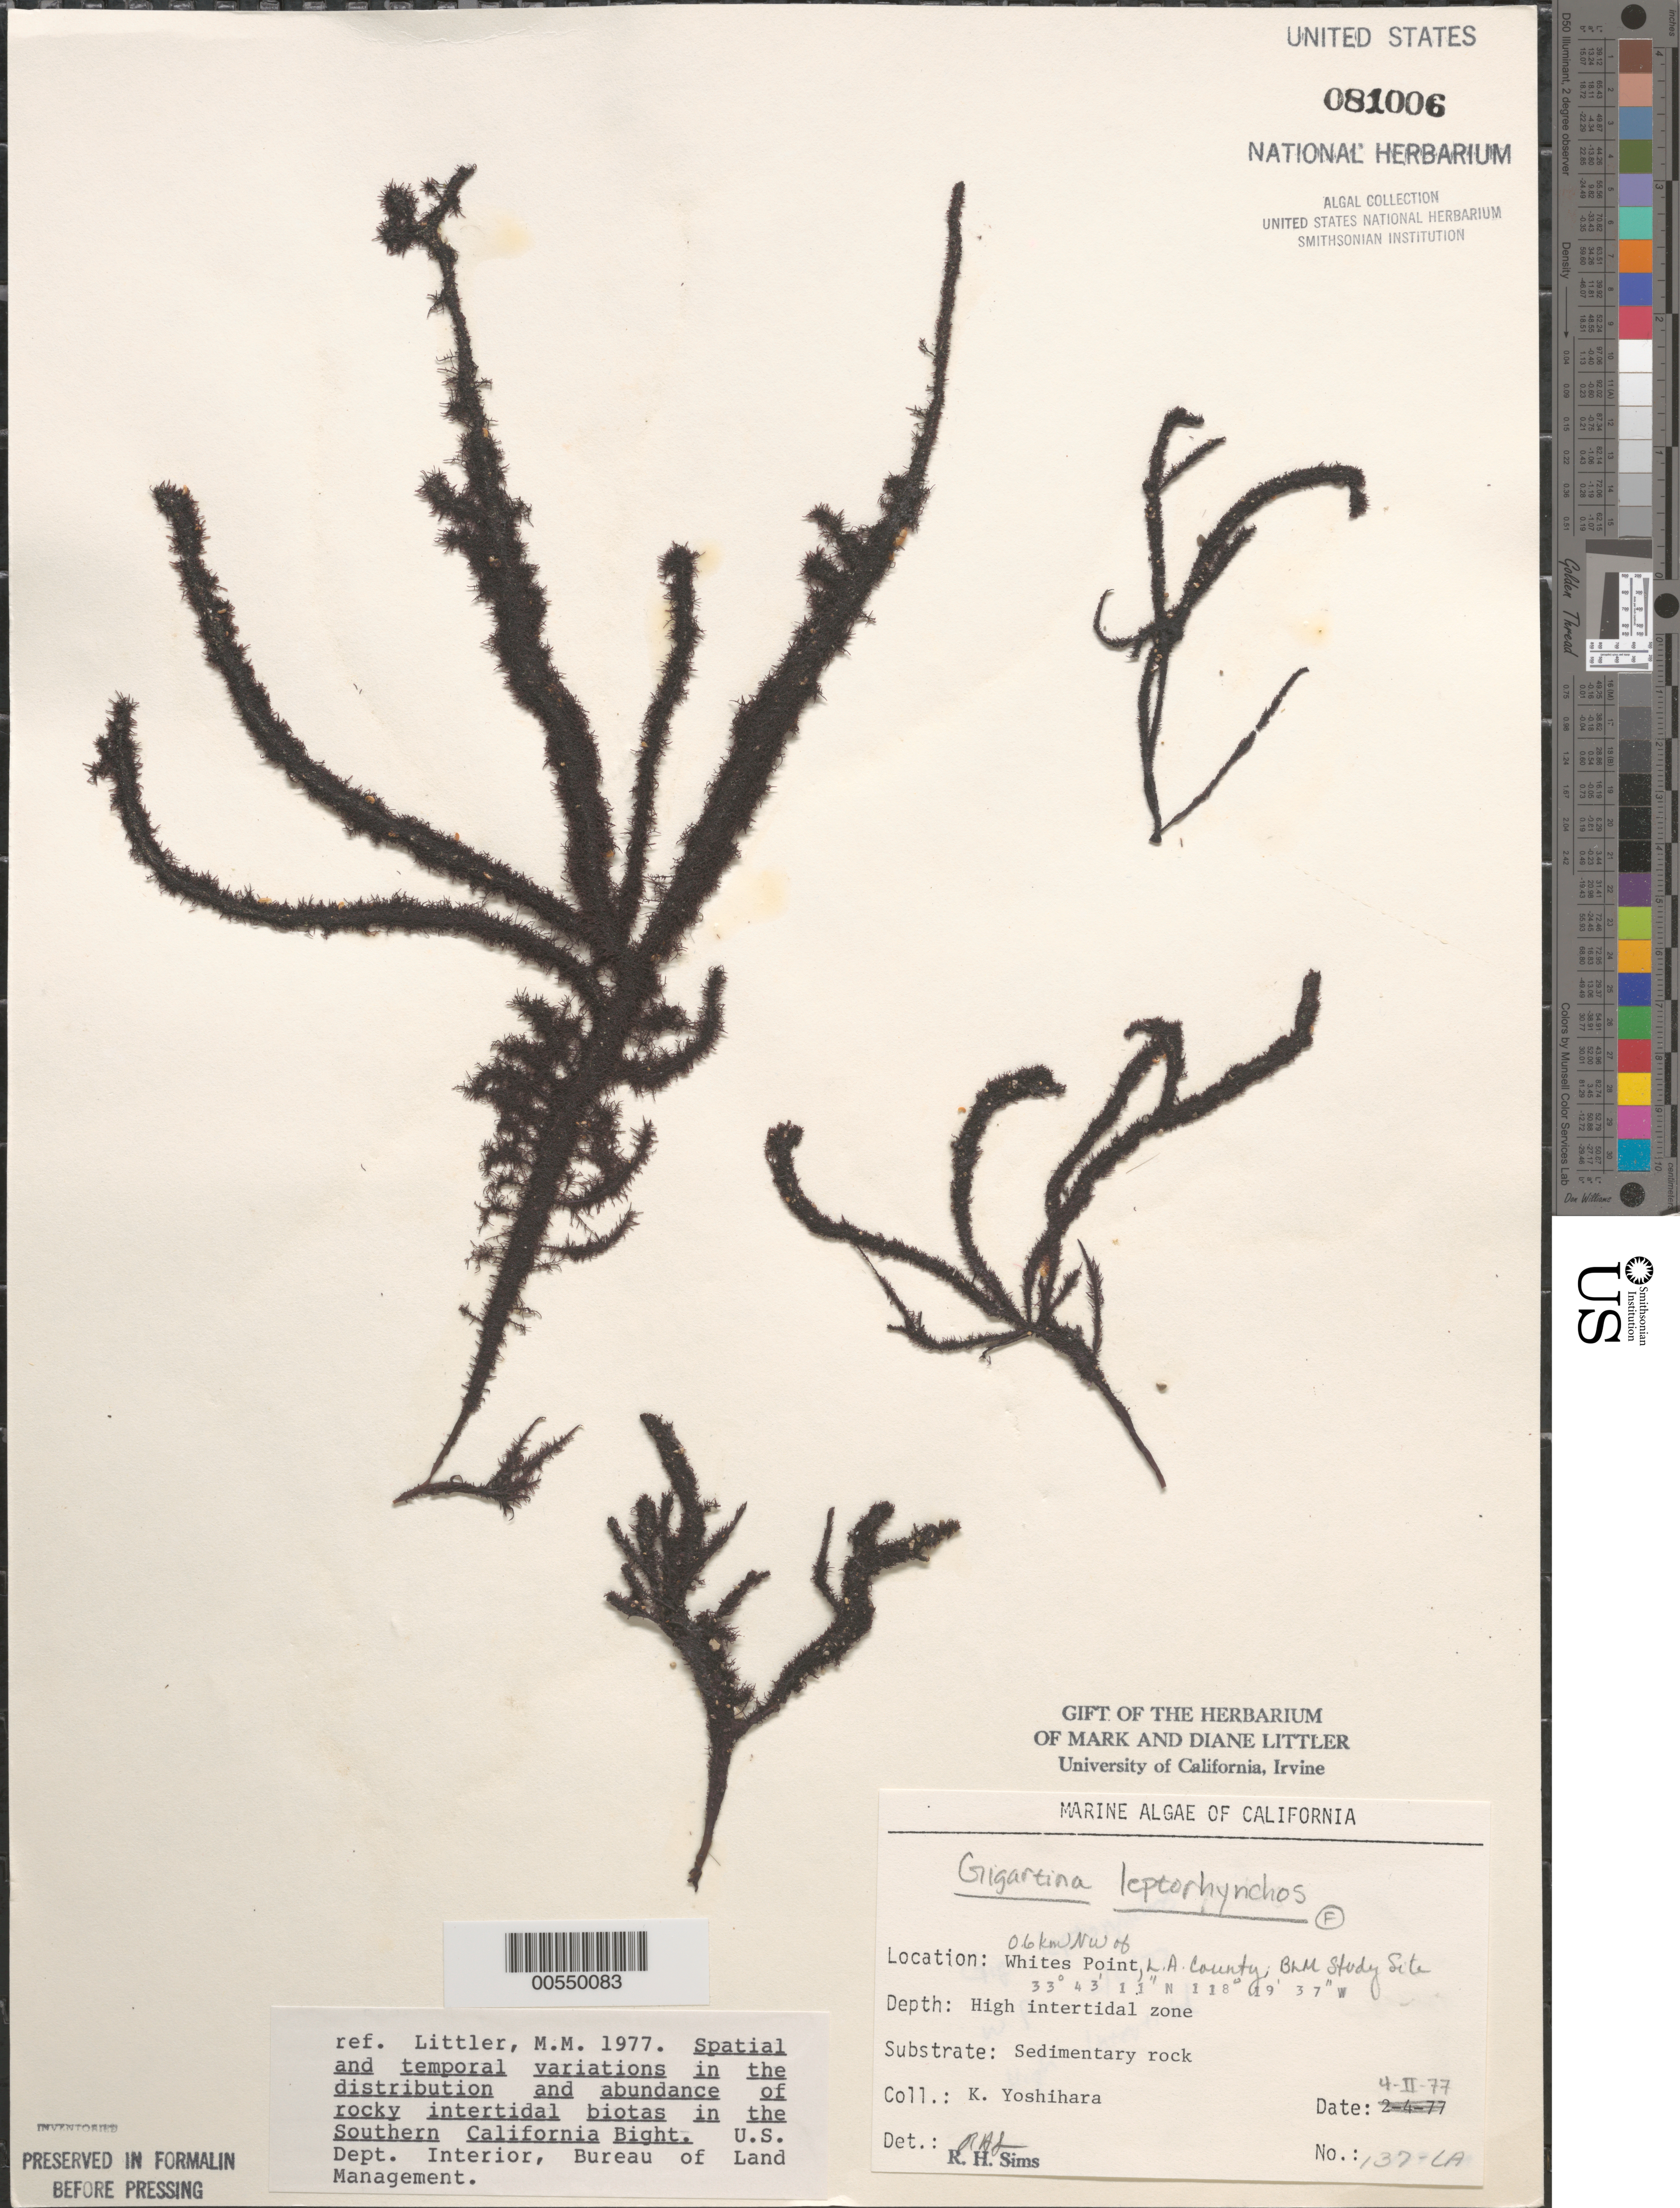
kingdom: Plantae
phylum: Rhodophyta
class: Florideophyceae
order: Gigartinales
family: Gigartinaceae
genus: Mazzaella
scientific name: Mazzaella leptorhynchos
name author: (J. Agardh) Leister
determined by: Algae name updating Project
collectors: K. Yoshihara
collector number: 137-la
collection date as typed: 04 Feb 1977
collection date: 1977-02-04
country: United States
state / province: California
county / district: Los Angeles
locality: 0.6 km northwest of Whites Point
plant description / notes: BLM-SOCALBIGHT Rocky Intertidal Survey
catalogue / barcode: US 81006